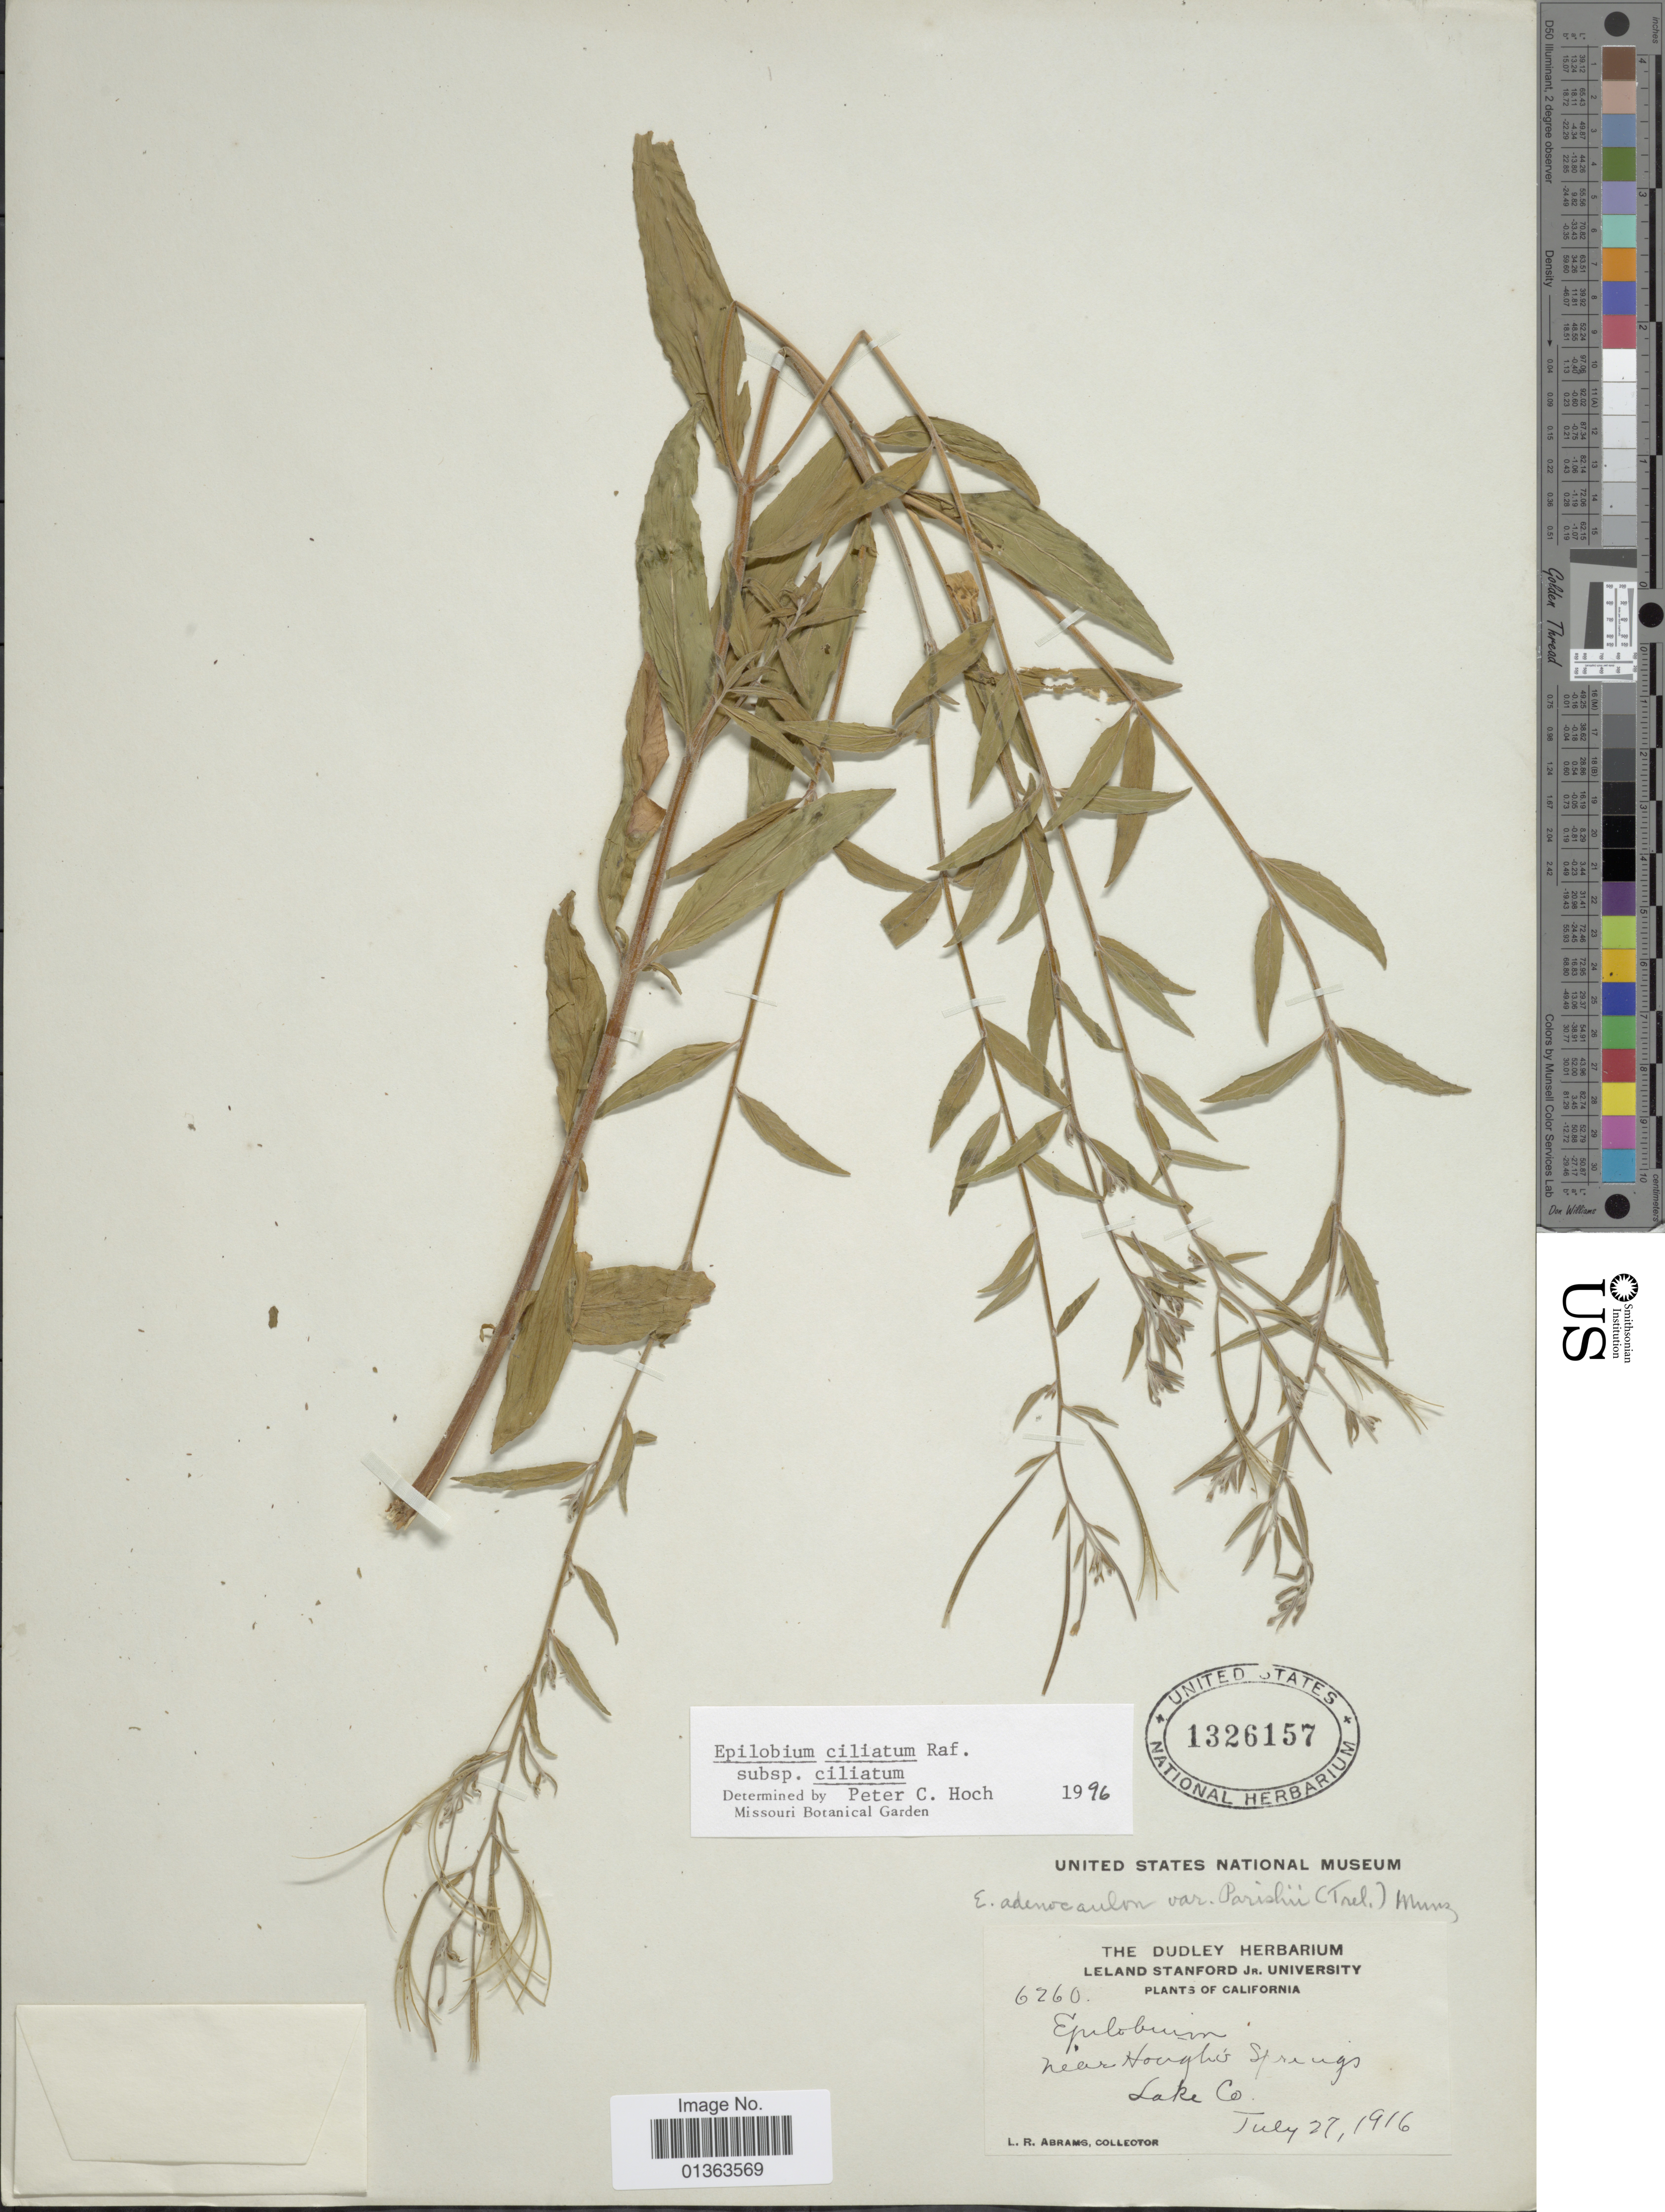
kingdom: Plantae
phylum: Tracheophyta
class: Magnoliopsida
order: Myrtales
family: Onagraceae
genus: Epilobium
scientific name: Epilobium ciliatum subsp. ciliatum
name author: Raf.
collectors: L. Abrams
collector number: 6260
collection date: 1916-07-27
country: United States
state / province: California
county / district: Lake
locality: Near Hough's Springs, Lake Co.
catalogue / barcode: US 1326157